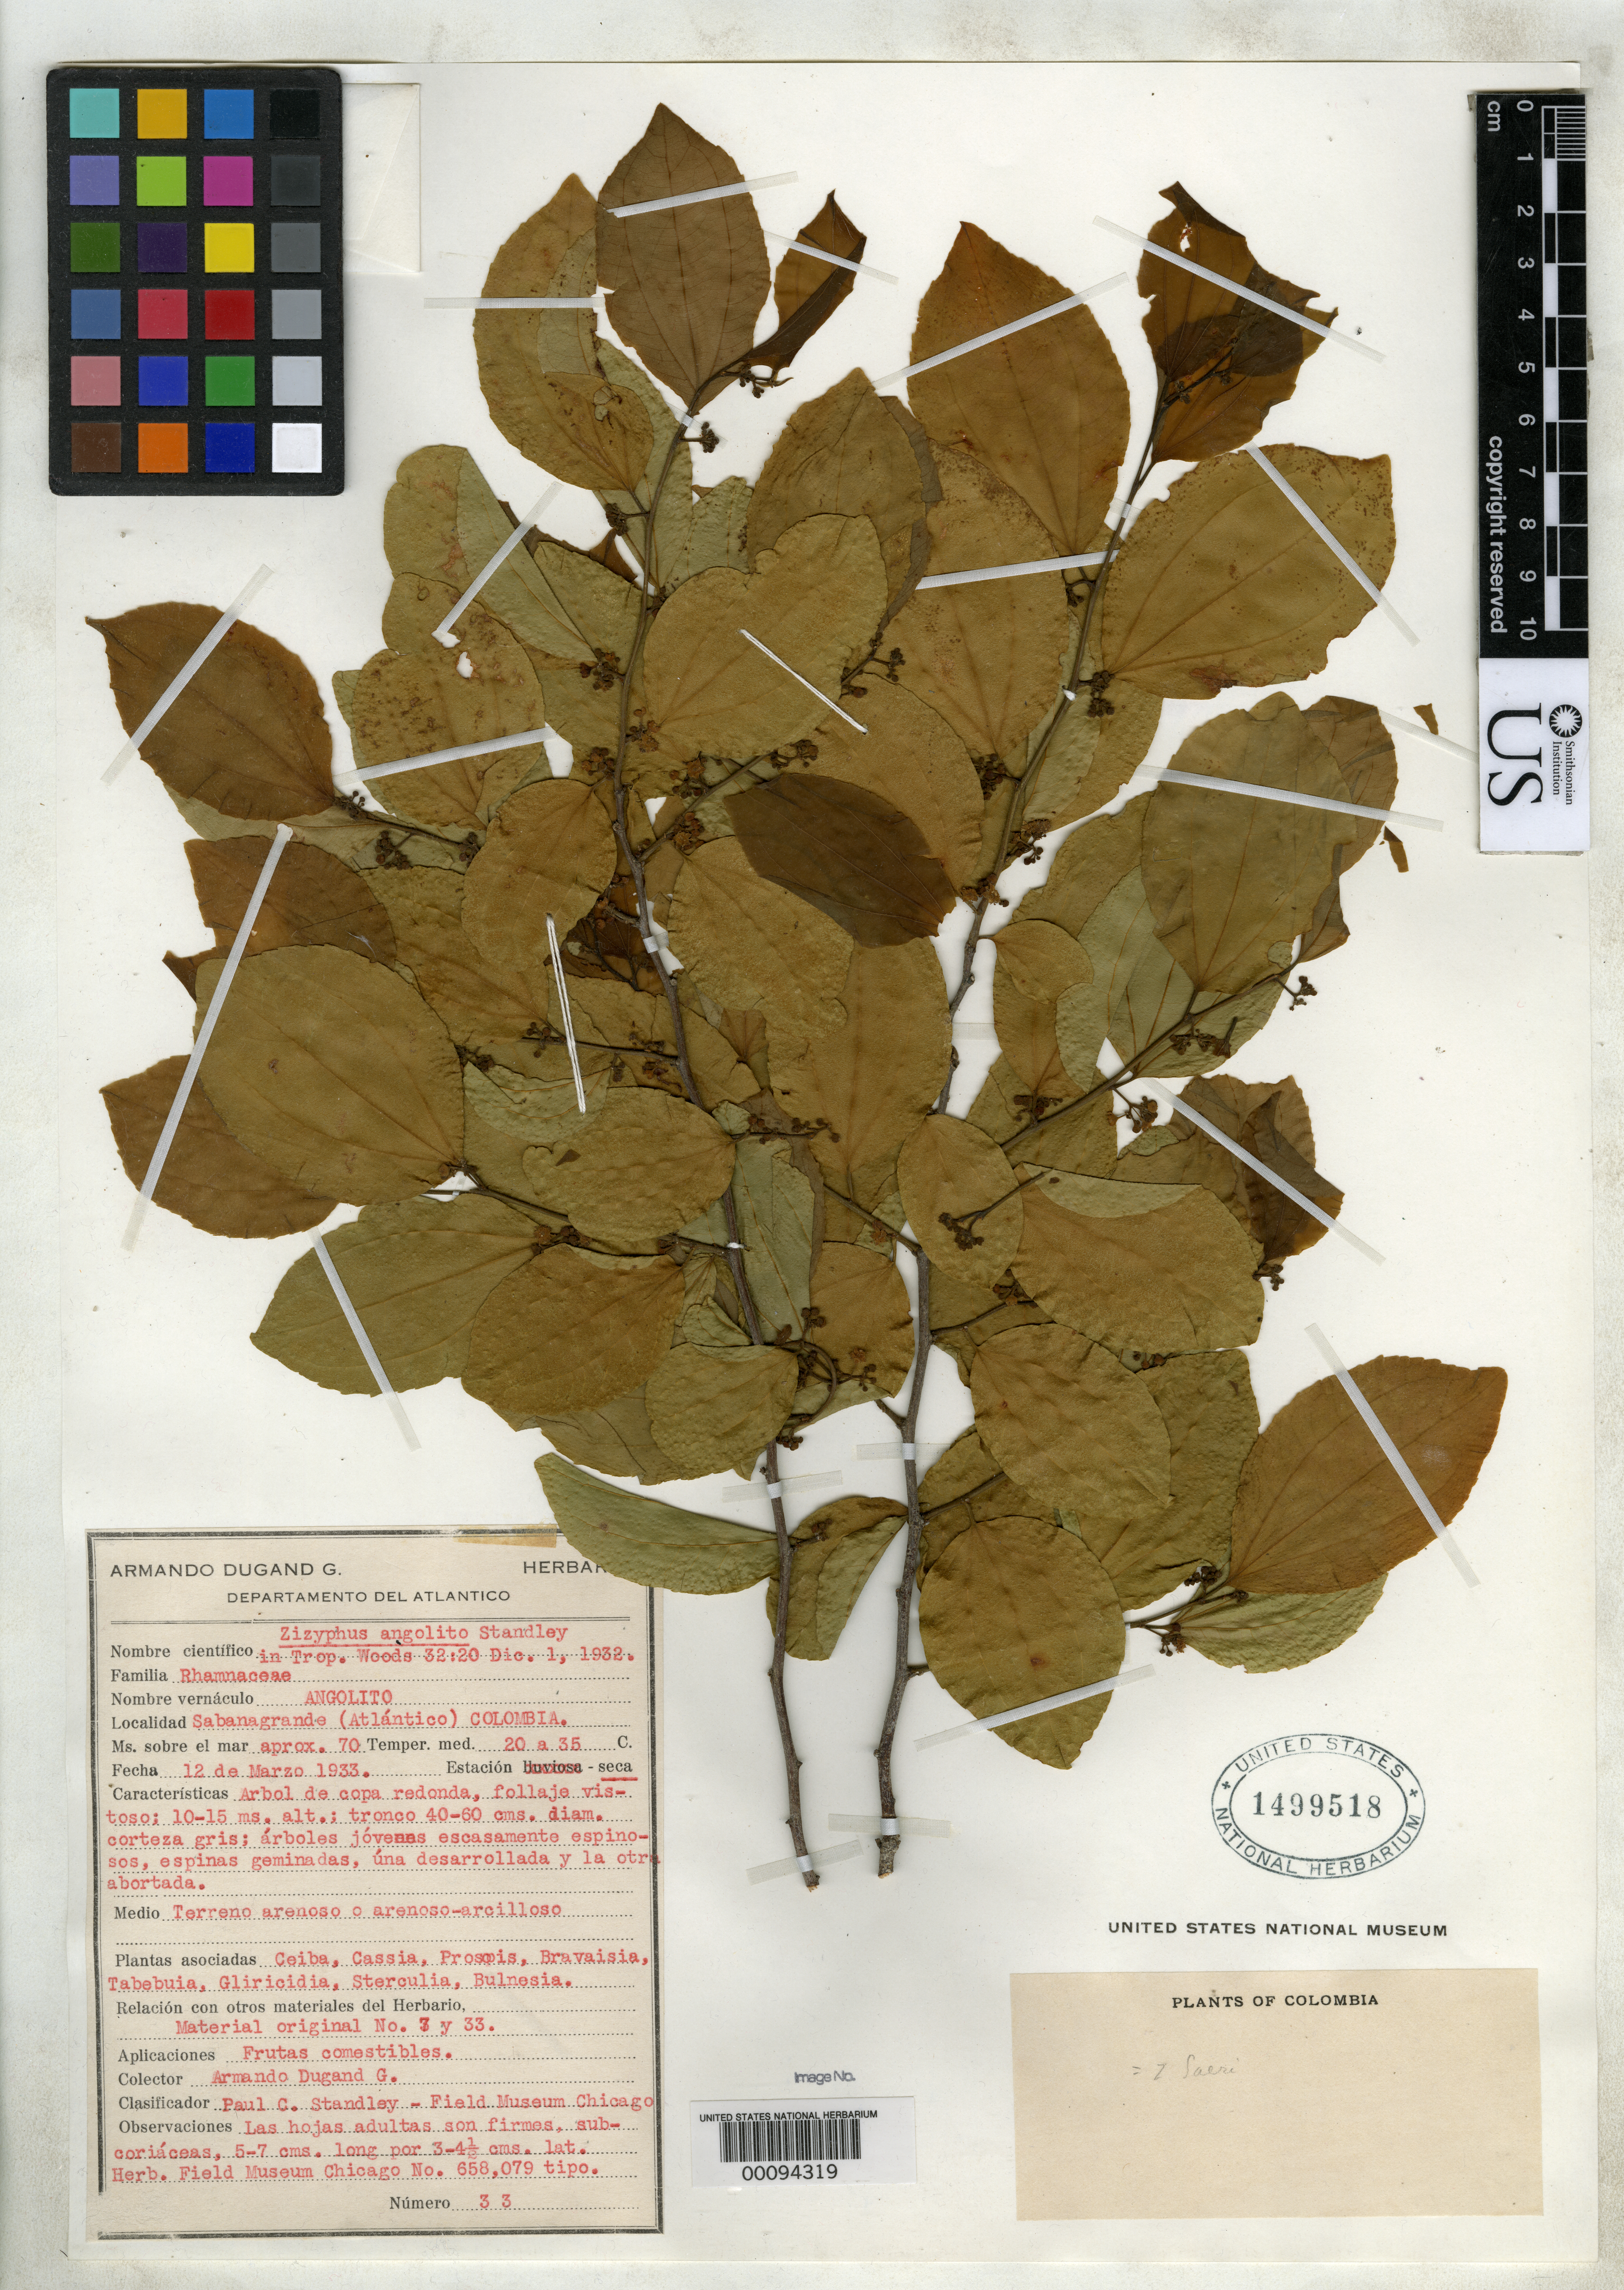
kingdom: Plantae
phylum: Tracheophyta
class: Magnoliopsida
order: Rosales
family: Rhamnaceae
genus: Ziziphus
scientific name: Ziziphus angolito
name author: Standl.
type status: Isotype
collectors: A. Dugand G.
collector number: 33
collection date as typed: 12 Mar 1933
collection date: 1933-03-12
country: Colombia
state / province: Atlántico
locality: Sabana Grande.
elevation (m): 70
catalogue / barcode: US 1499518